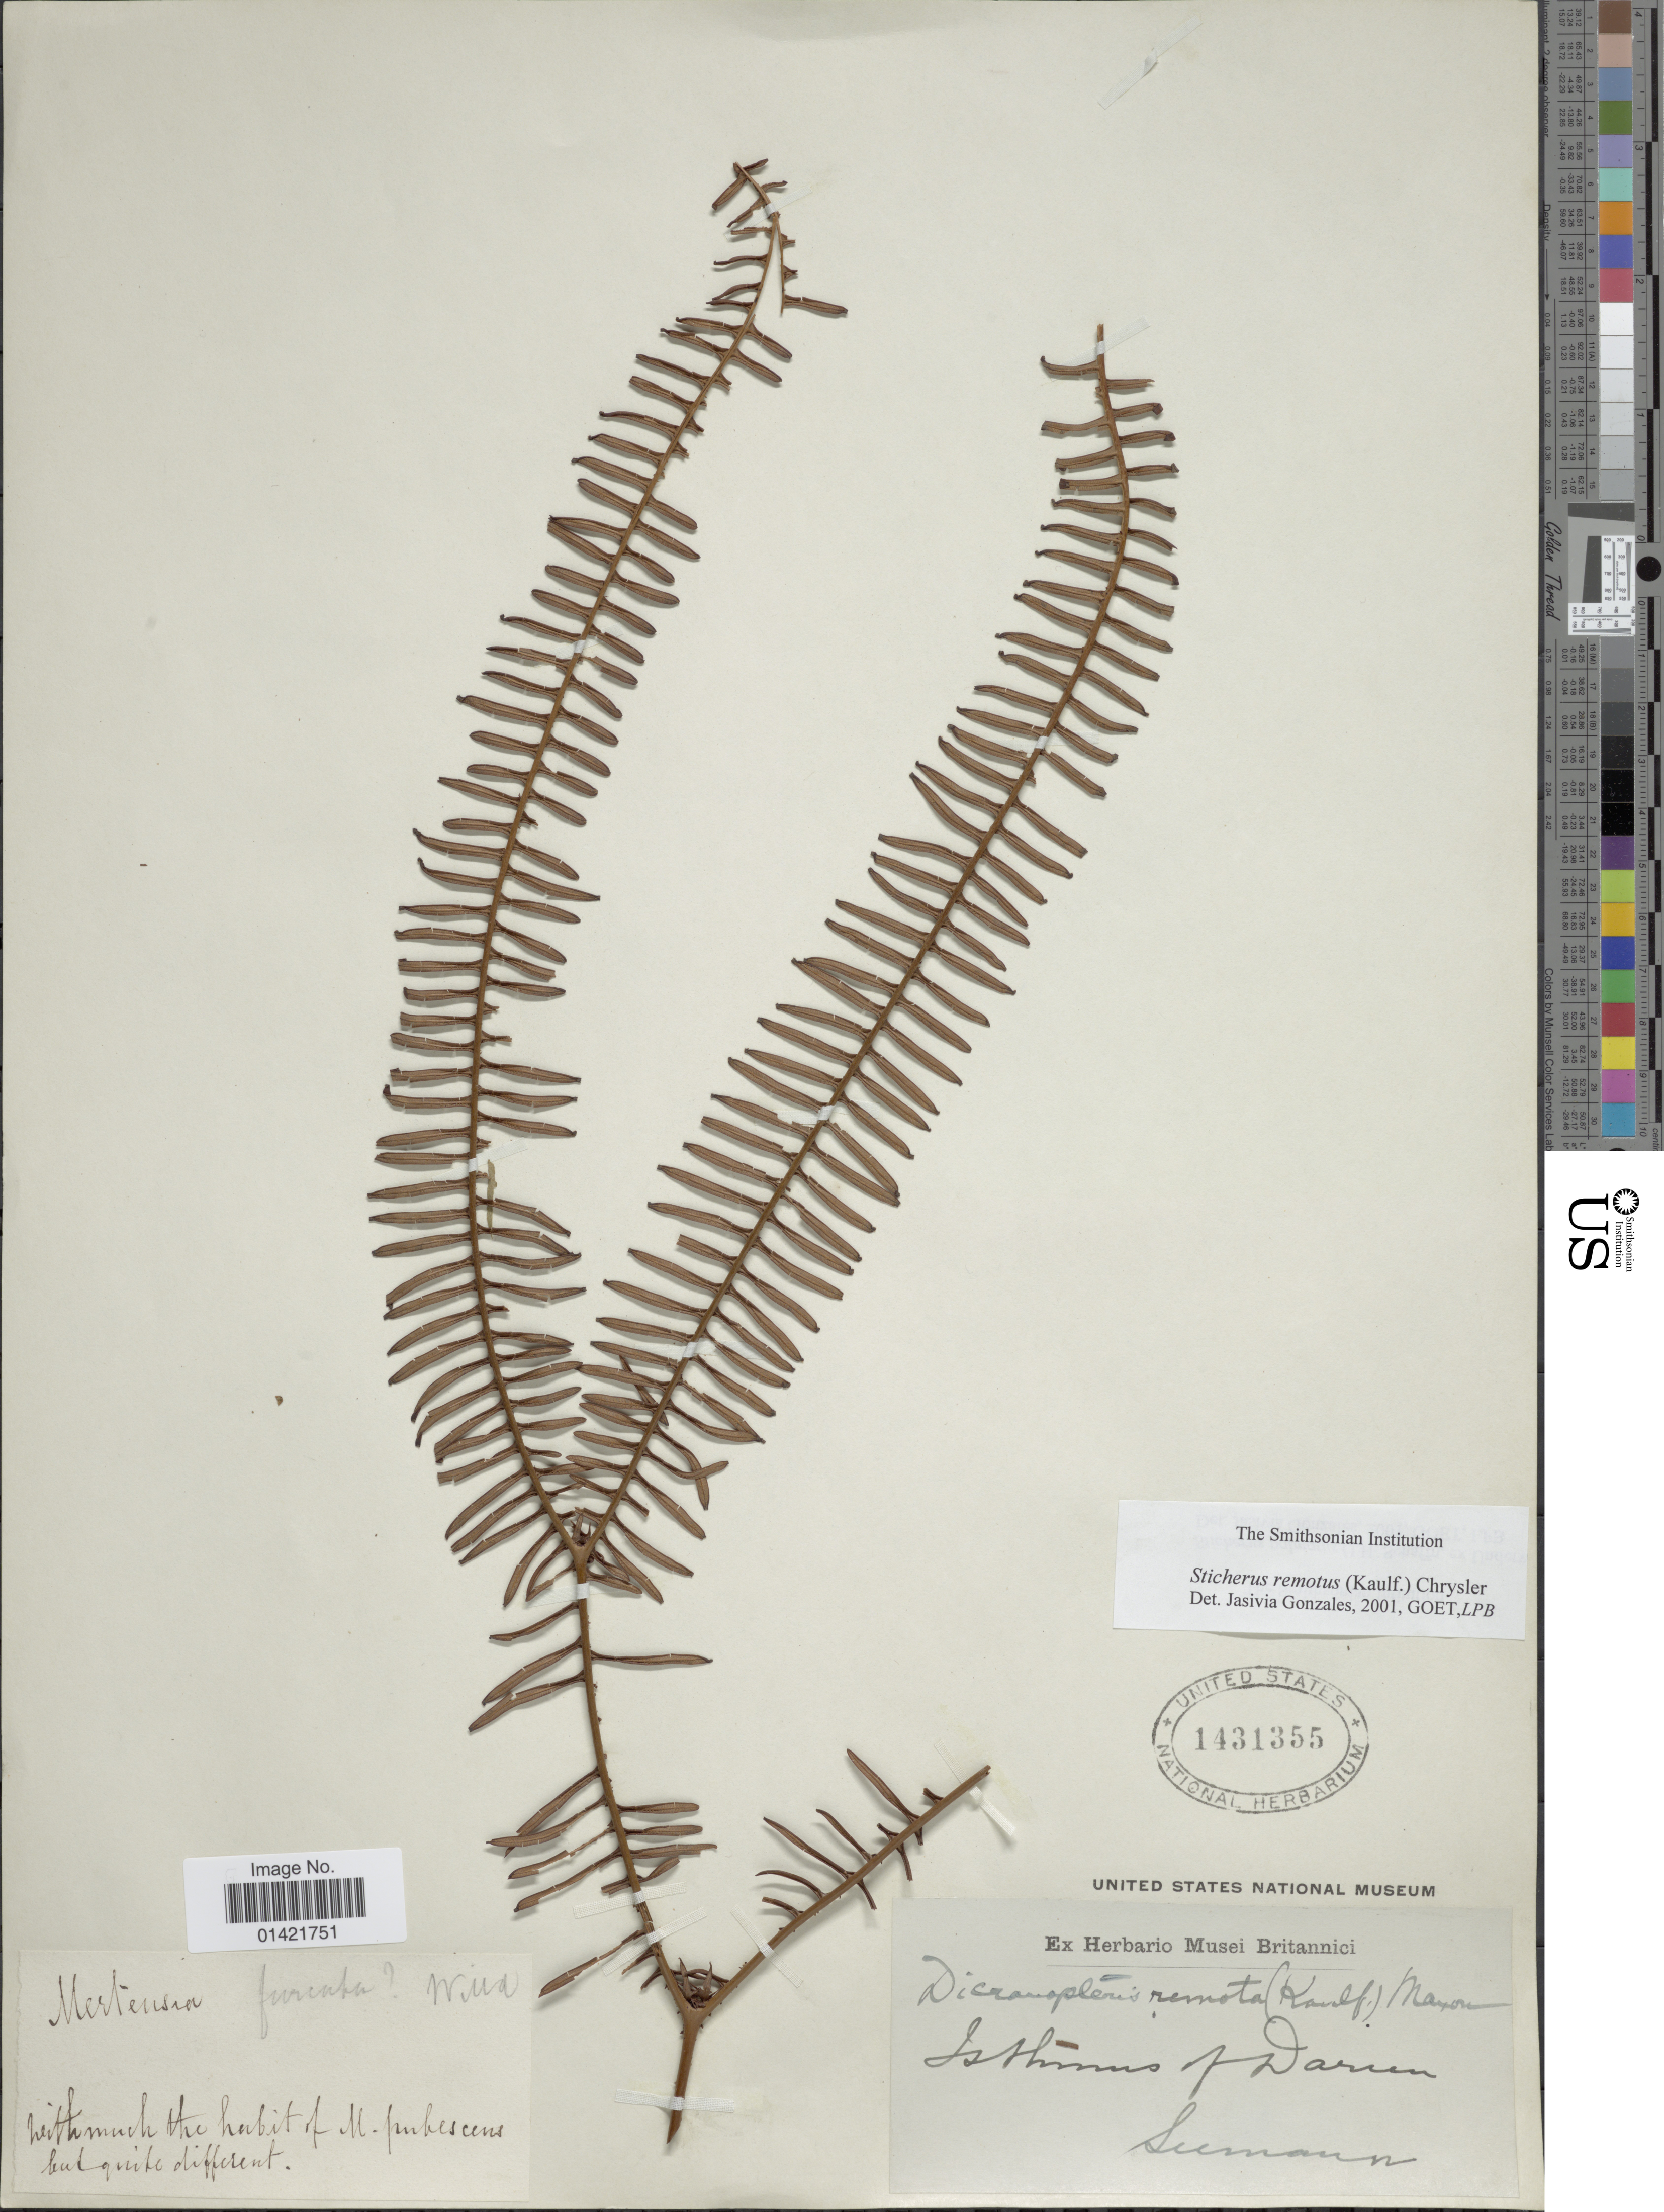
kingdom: Plantae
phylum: Tracheophyta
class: Polypodiopsida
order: Gleicheniales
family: Gleicheniaceae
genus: Sticherus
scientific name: Sticherus remotus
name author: (Kaulf.) Chrysler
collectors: Sumann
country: Panama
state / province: Darién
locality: Isthmus of Darien.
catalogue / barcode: US 1431355